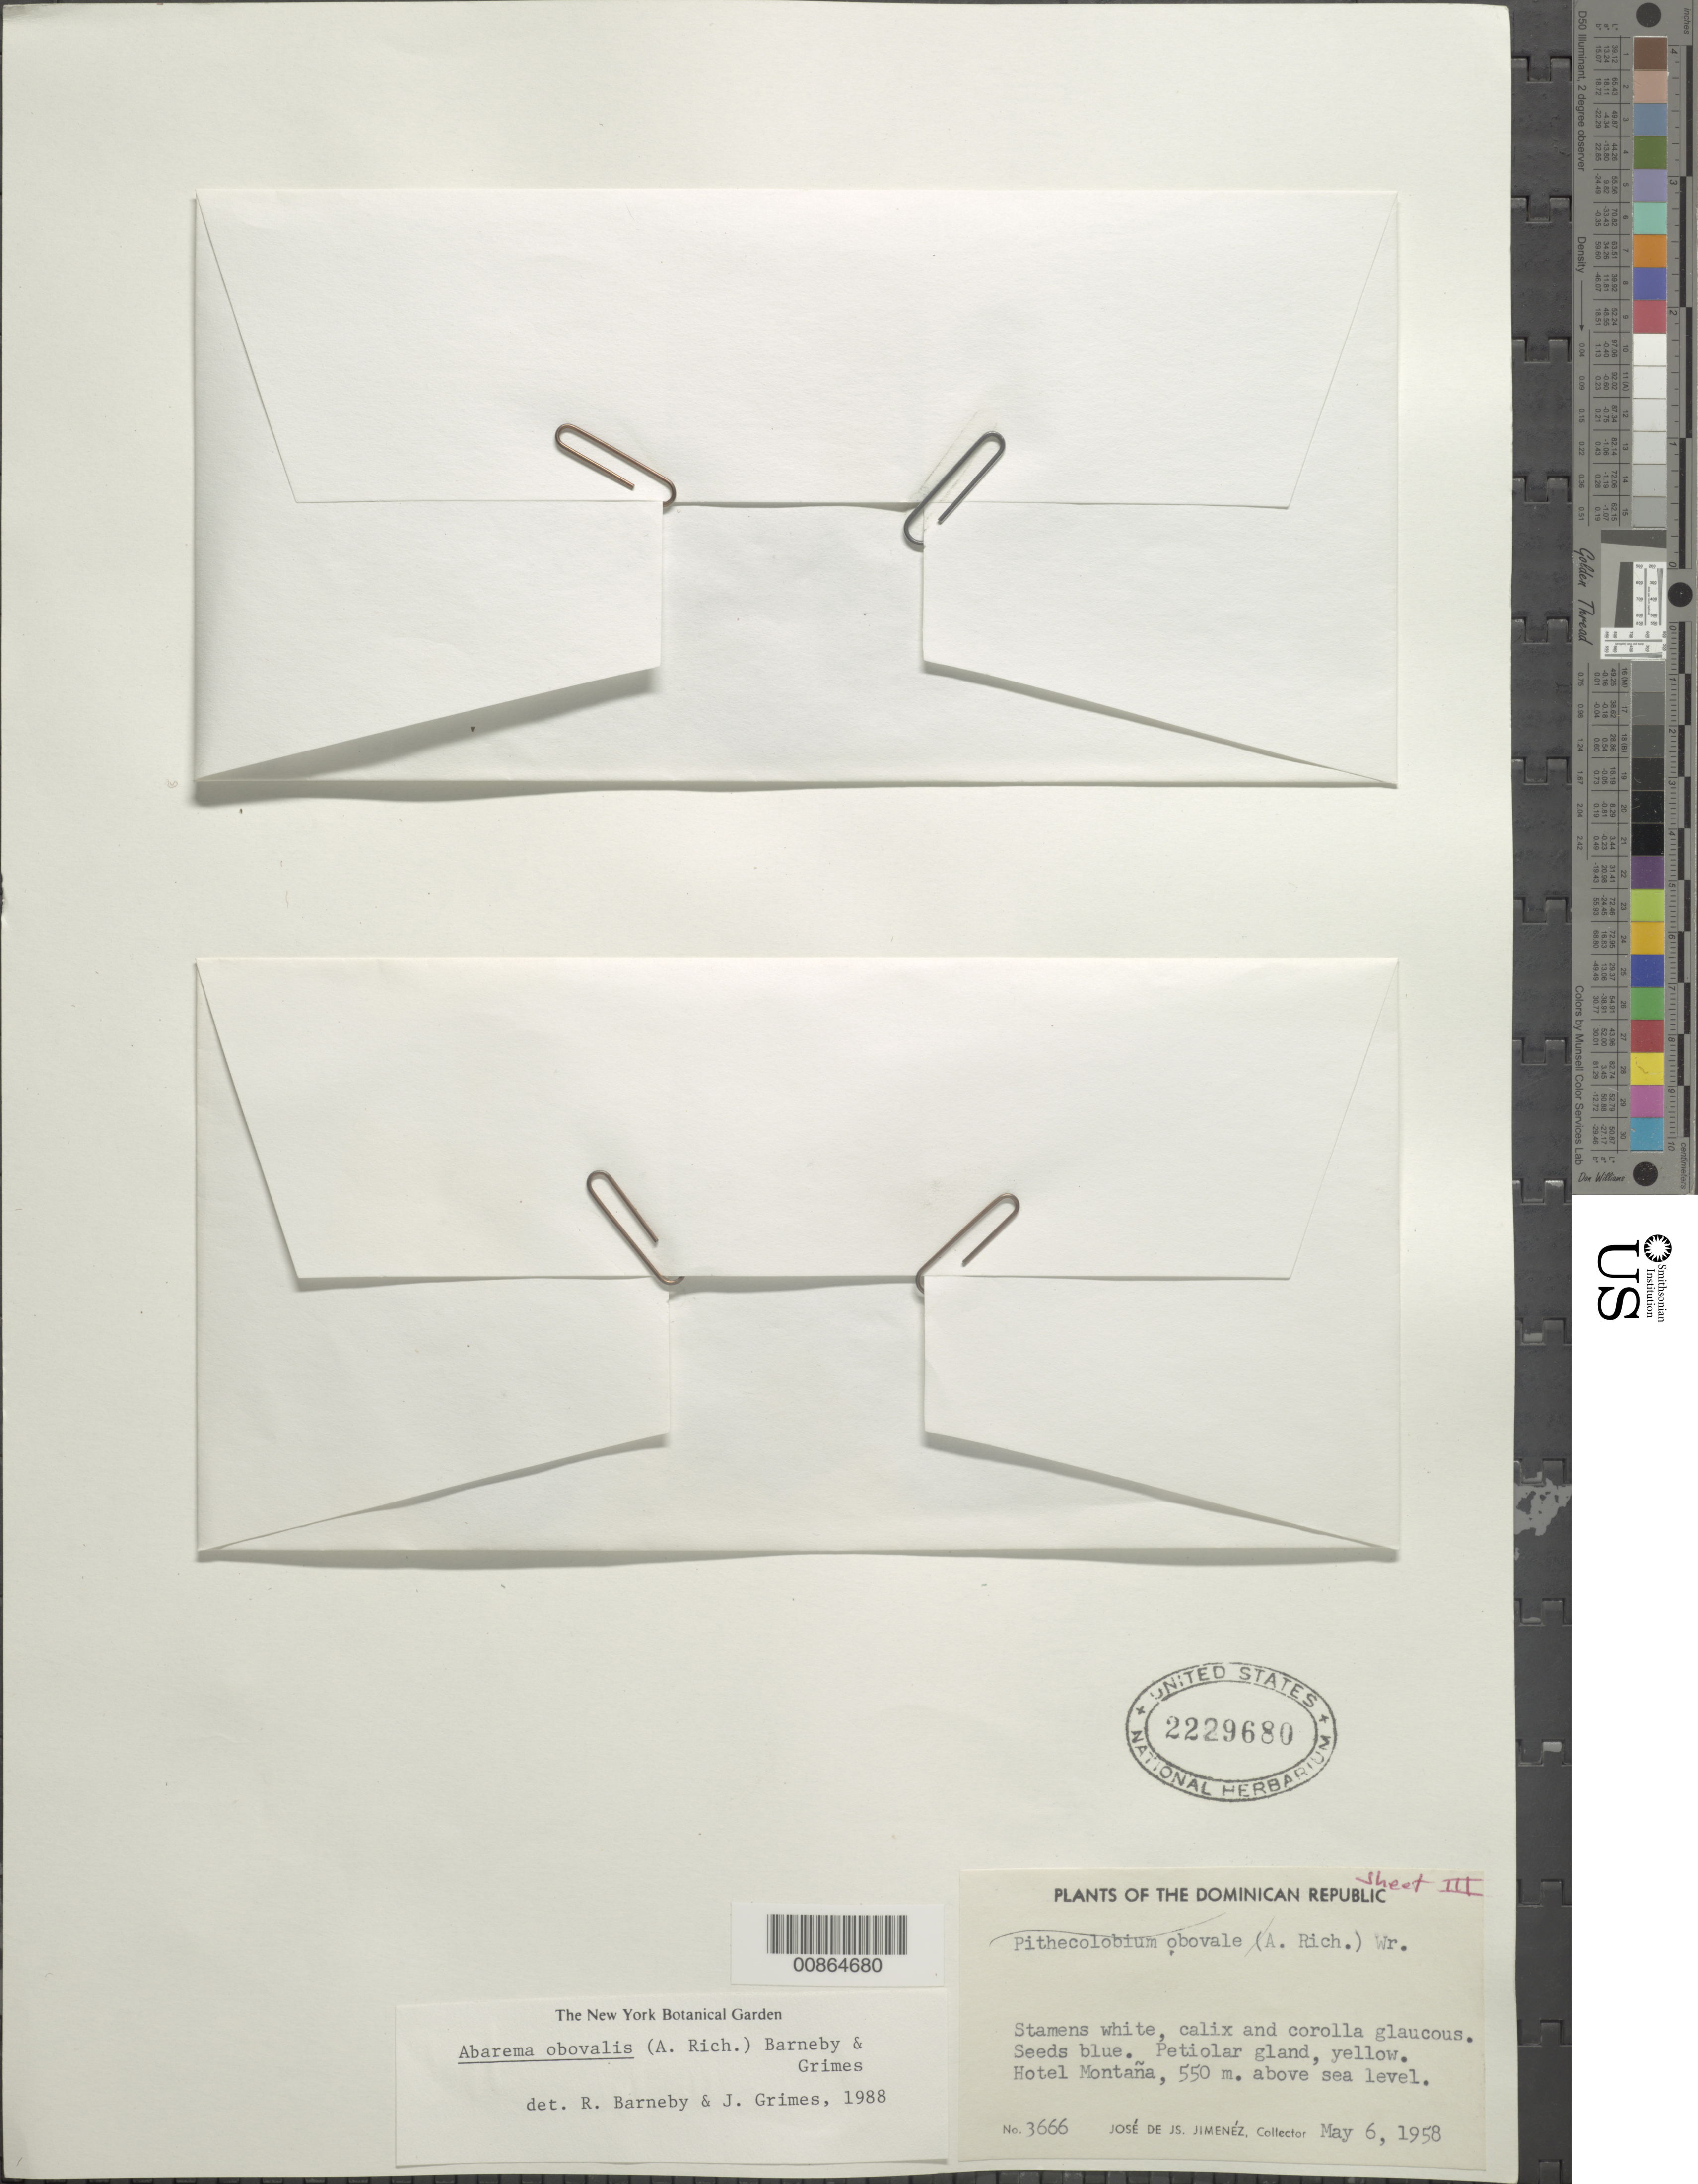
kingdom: Plantae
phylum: Tracheophyta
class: Magnoliopsida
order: Fabales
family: Fabaceae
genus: Jupunba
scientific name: Jupunba obovalis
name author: (A. Rich.) Britton & Rose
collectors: J. J. Jiménez Almonte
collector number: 3666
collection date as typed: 06 May 1958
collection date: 1958-05-06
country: Dominican Republic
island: Hispaniola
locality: Hotel Montaña.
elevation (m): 550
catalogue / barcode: US 2229680